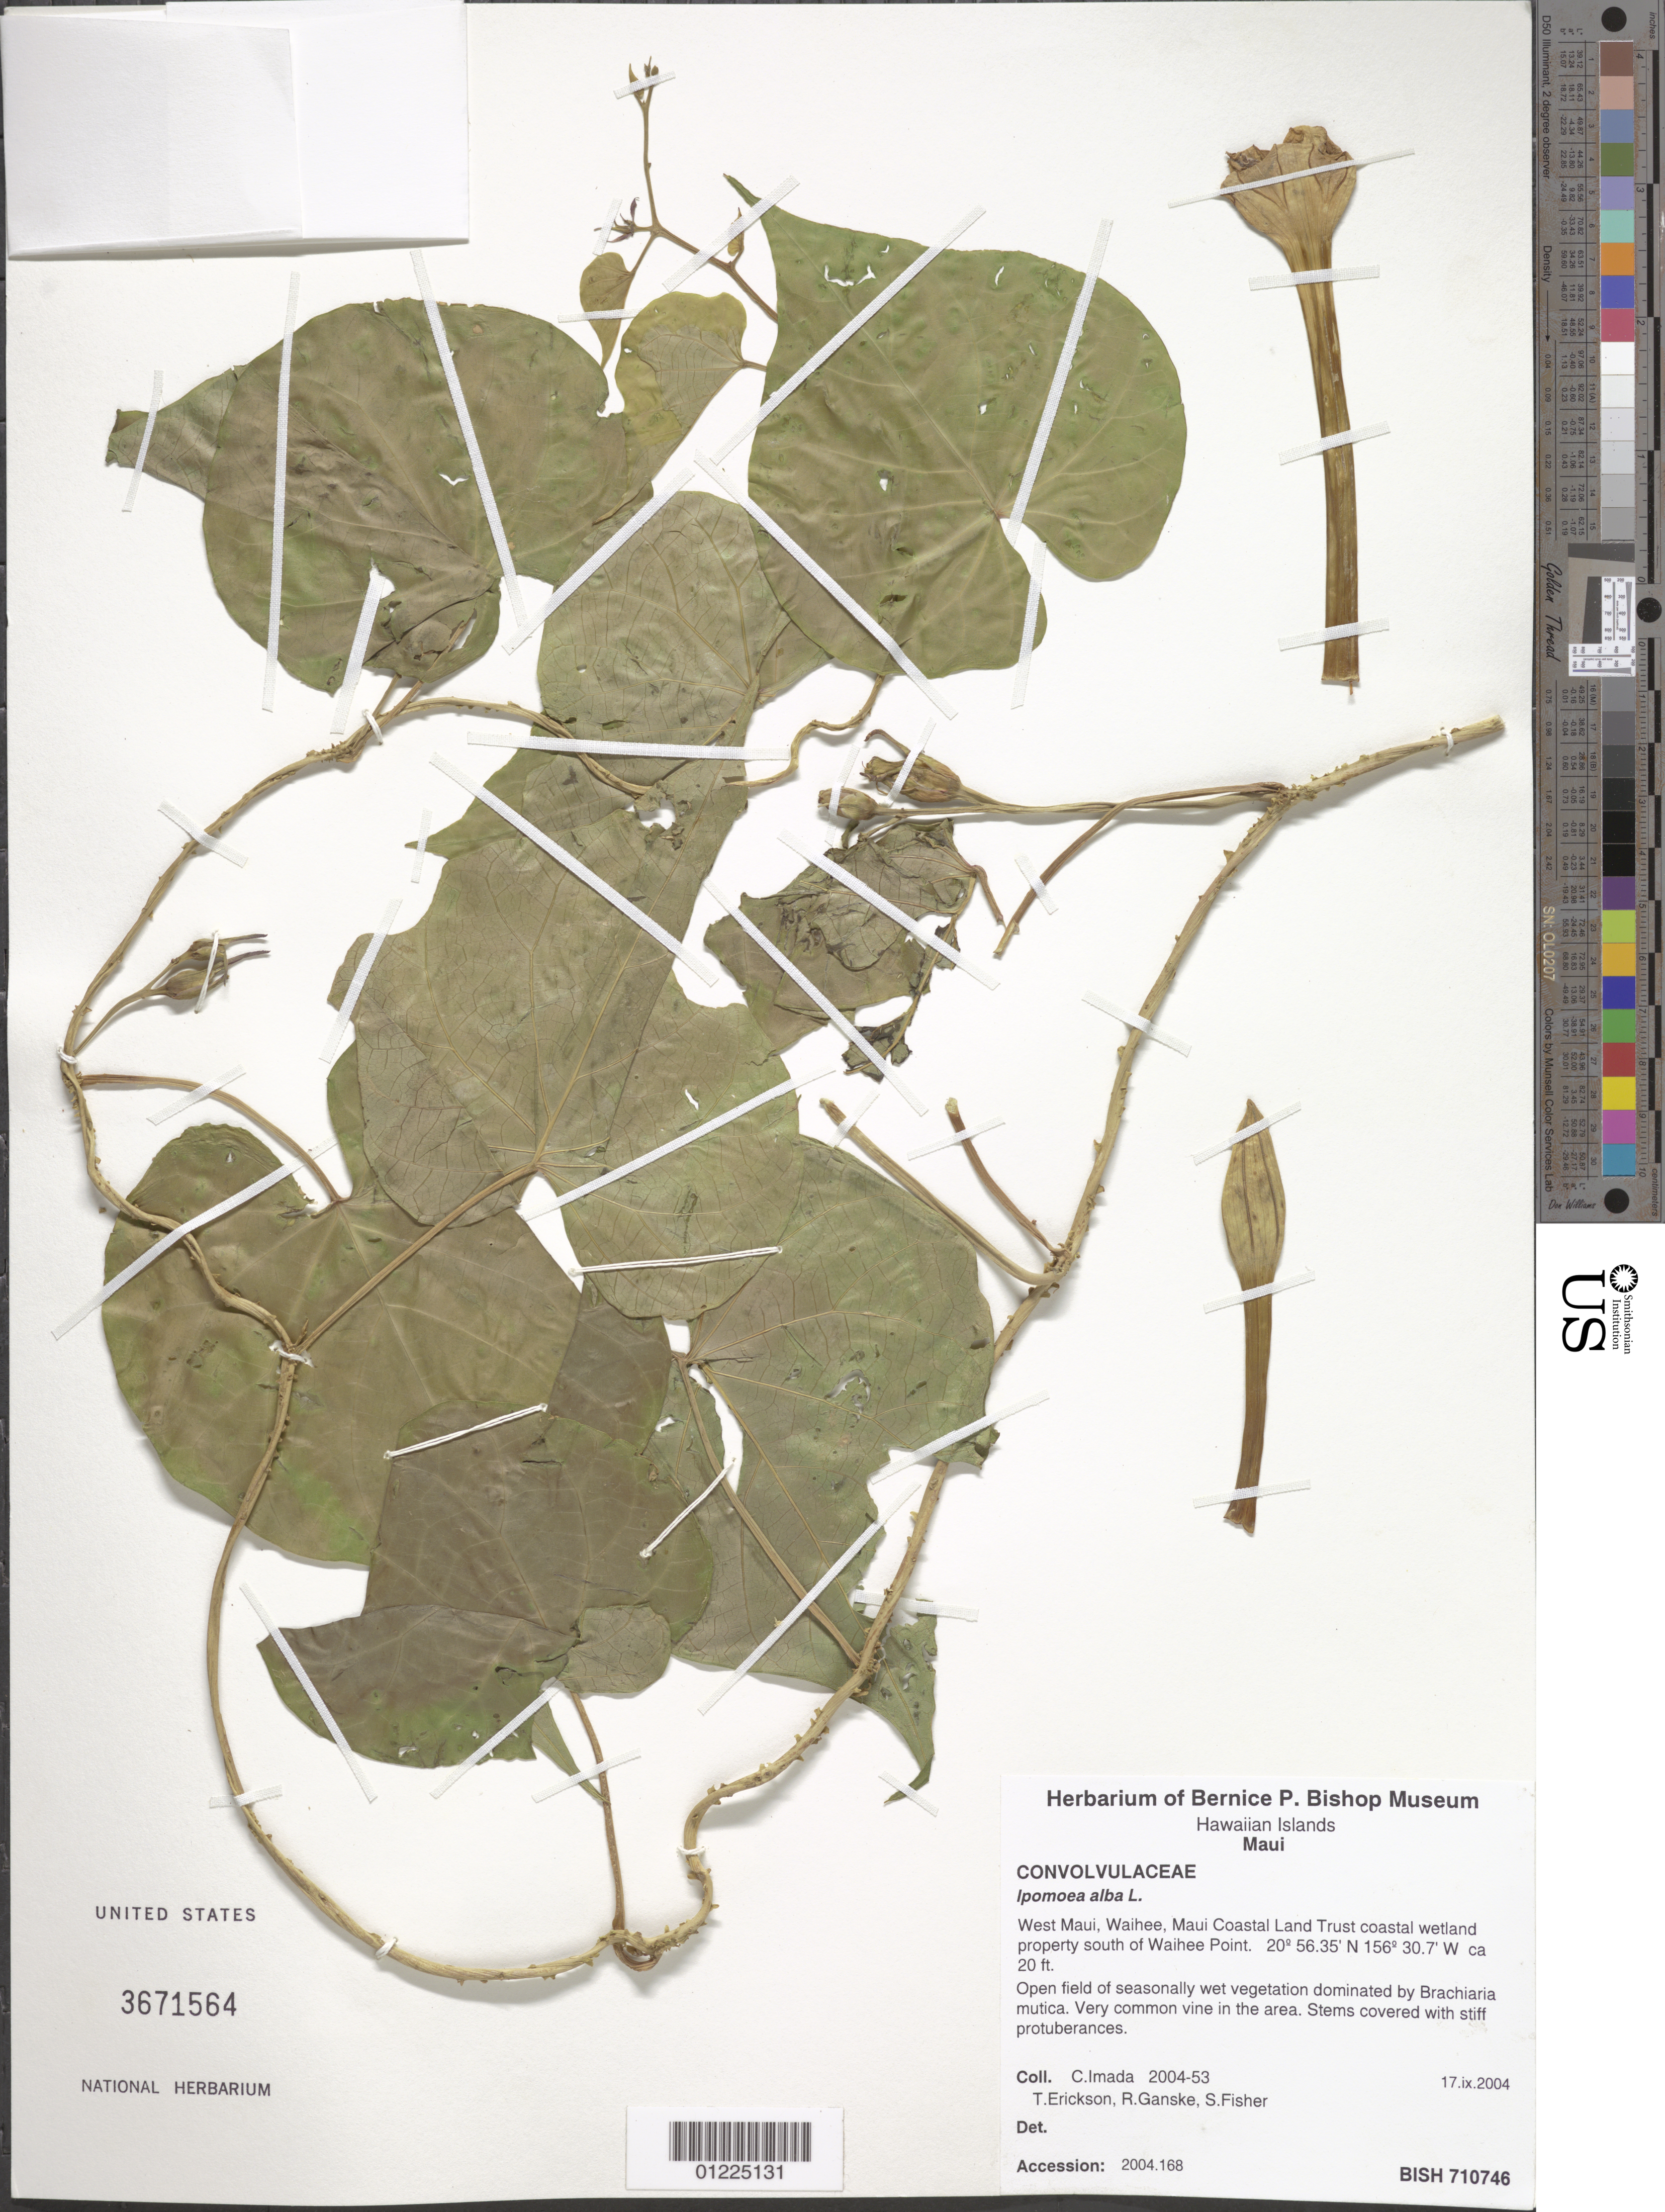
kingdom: Plantae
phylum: Tracheophyta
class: Magnoliopsida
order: Solanales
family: Convolvulaceae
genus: Ipomoea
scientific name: Ipomoea alba L.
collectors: C. Imada, T. Erickson, R. Ganske & S. Fisher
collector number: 2004-53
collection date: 2004-09-17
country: United States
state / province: Hawaii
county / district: Maui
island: Maui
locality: West Maui, Waihee, Maui Coastal Land Trust coastal wetland property south of Waihee Point.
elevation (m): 6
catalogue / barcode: US 3671564